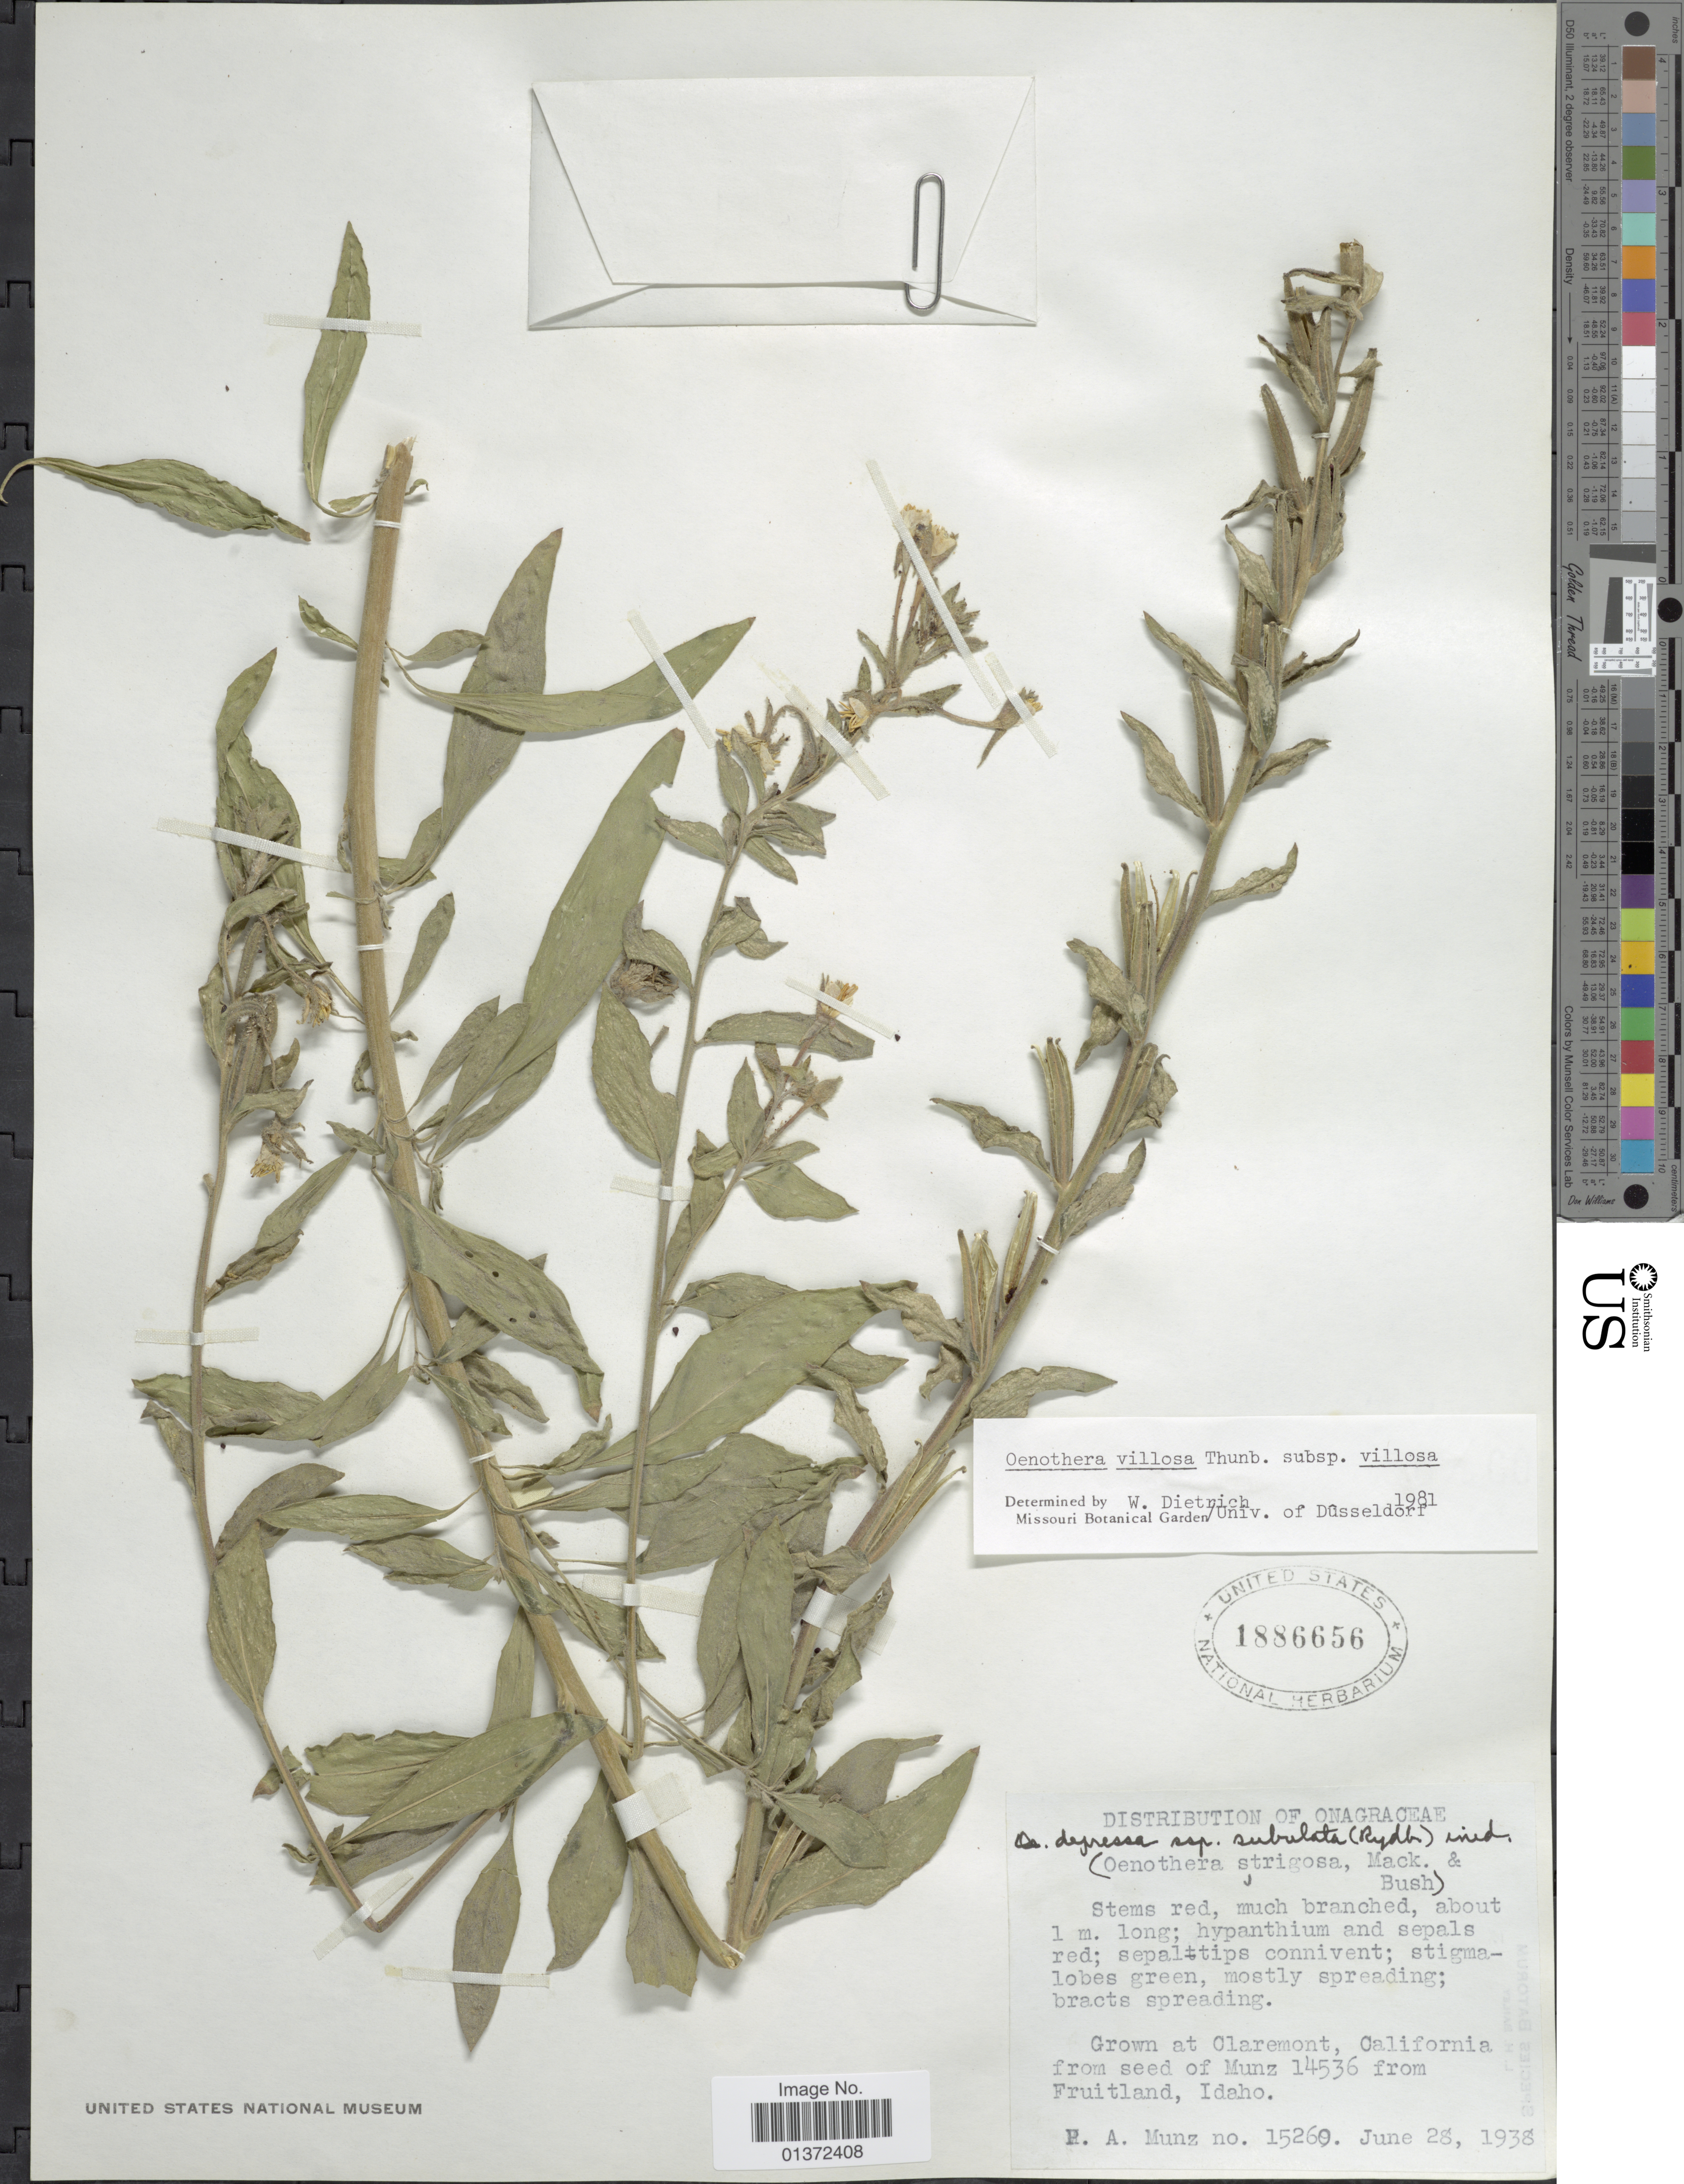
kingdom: Plantae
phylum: Tracheophyta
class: Magnoliopsida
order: Myrtales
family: Onagraceae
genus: Oenothera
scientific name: Oenothera villosa subsp. villosa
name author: Thunb.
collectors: P. A. Munz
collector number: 15260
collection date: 1938-06-28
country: United States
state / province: California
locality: Claremont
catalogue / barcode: US 1886656